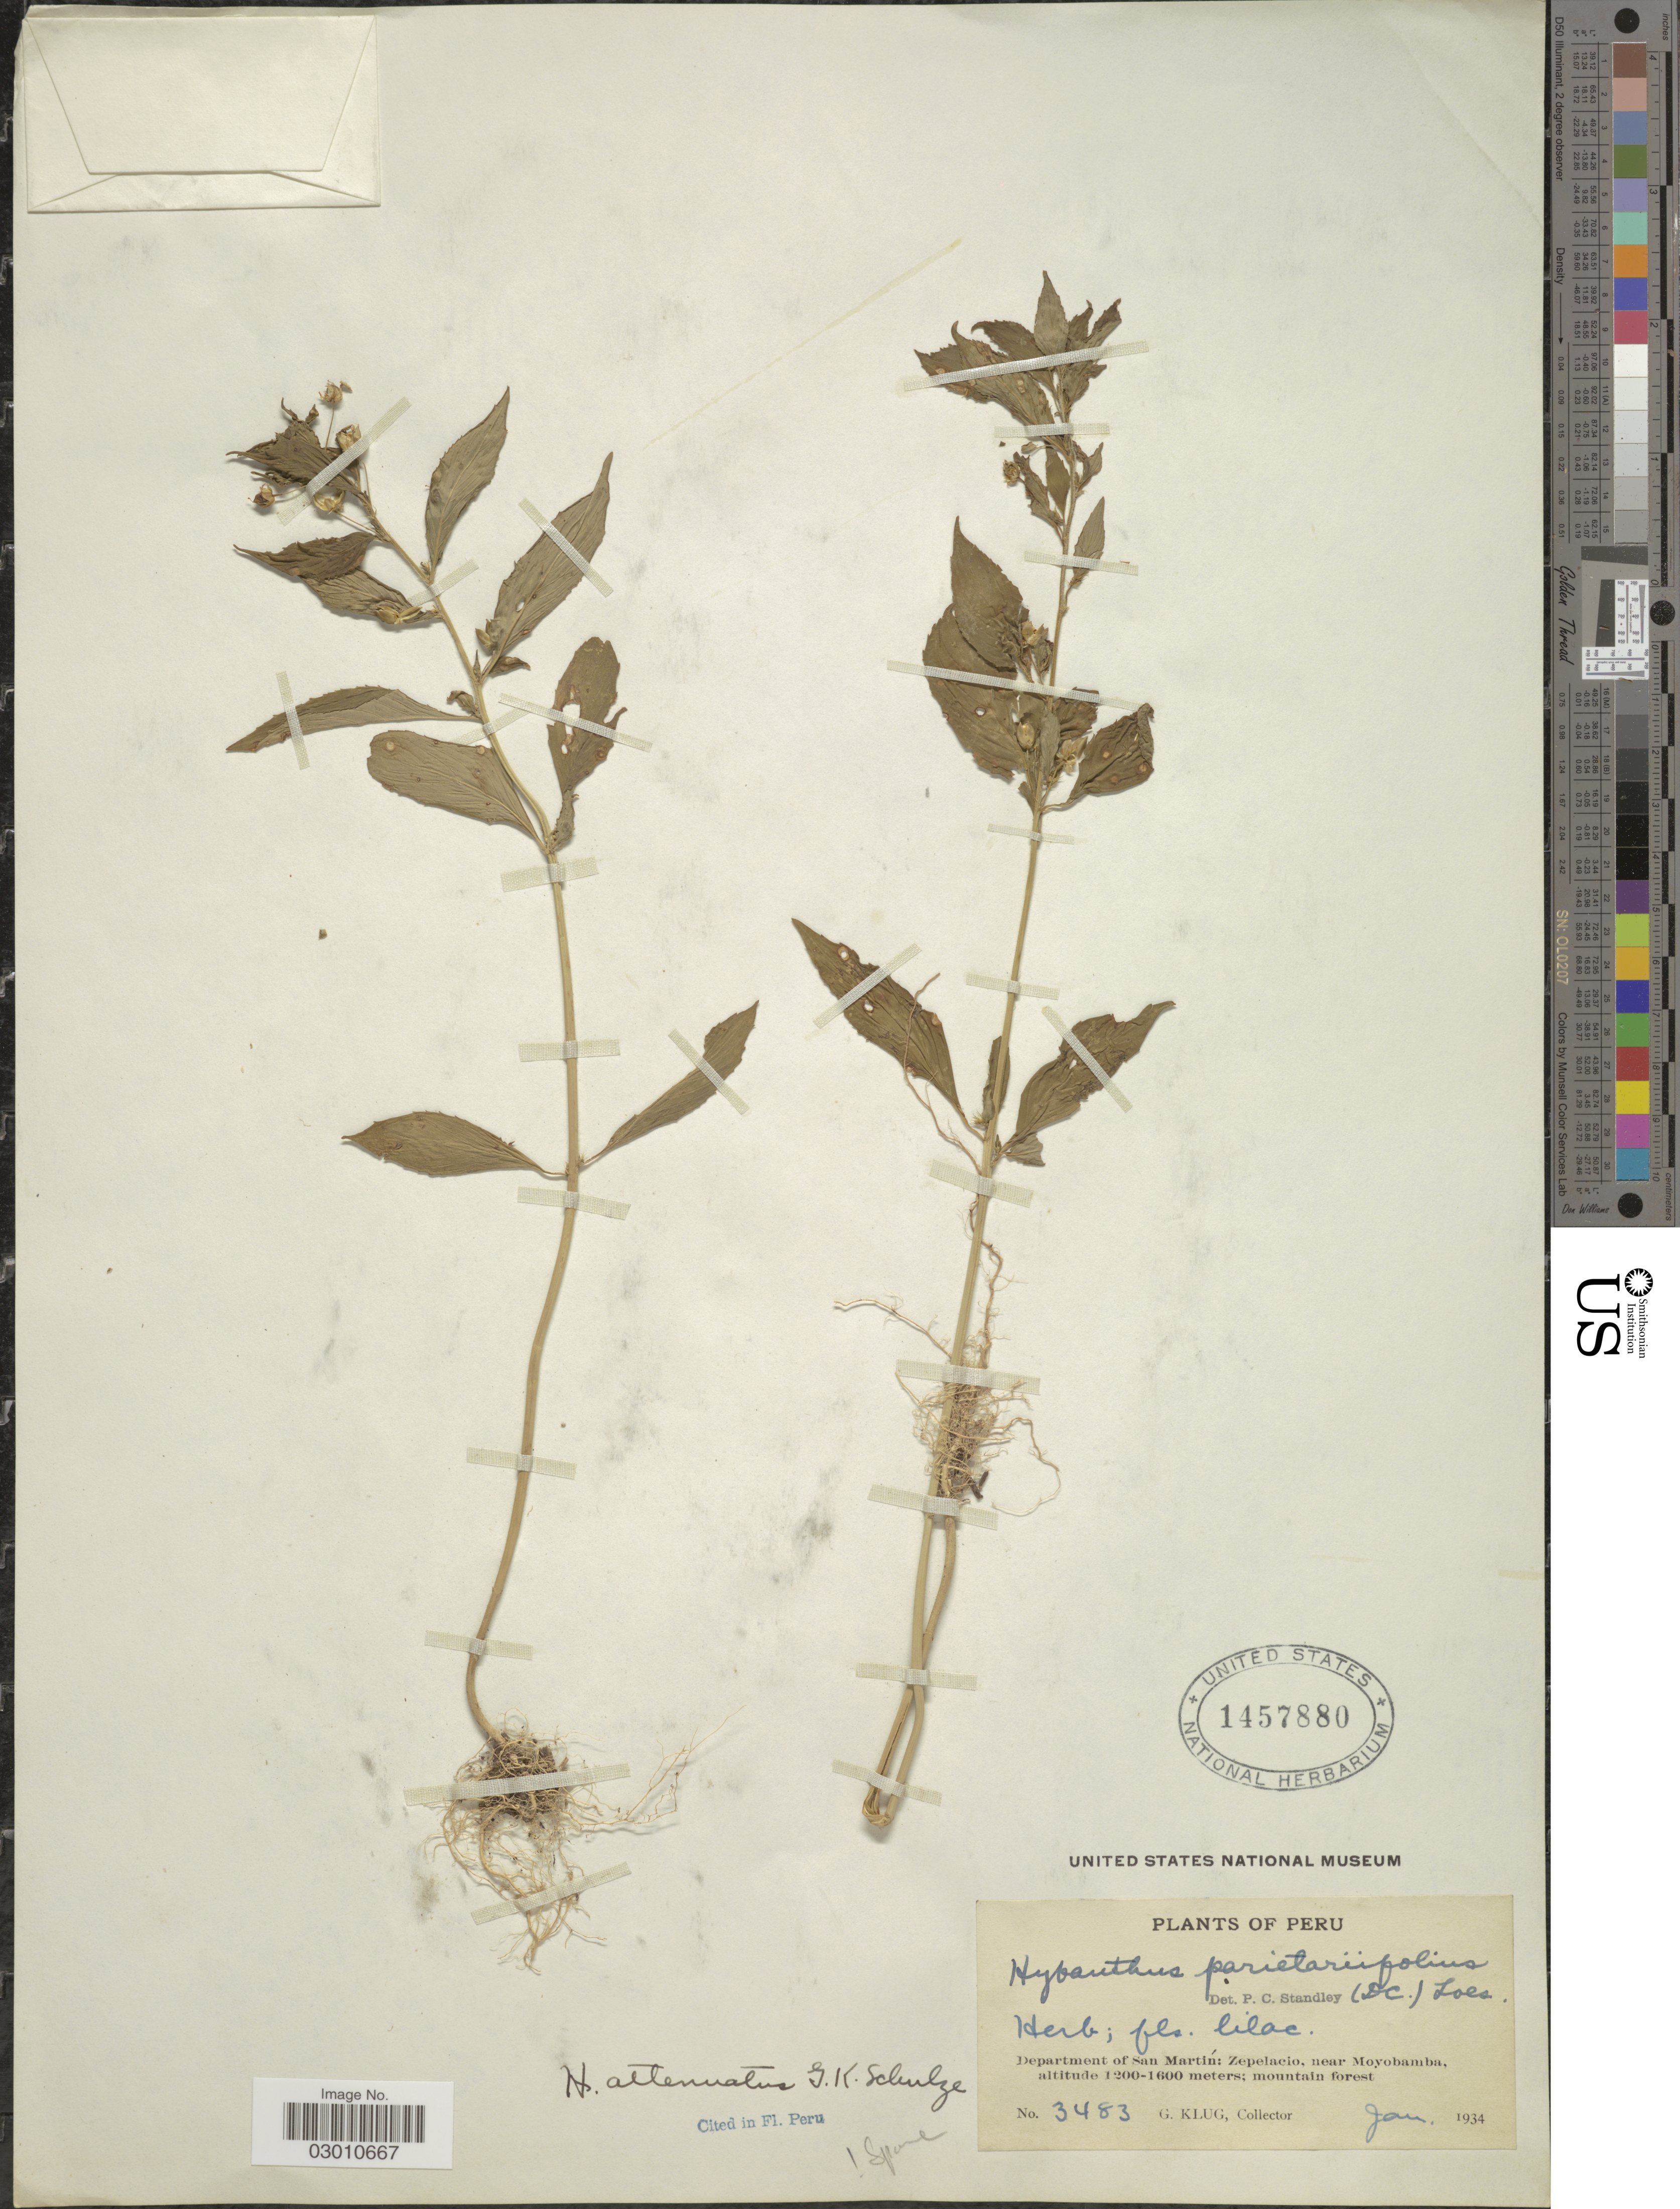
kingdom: Plantae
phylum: Tracheophyta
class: Magnoliopsida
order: Malpighiales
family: Violaceae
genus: Pombalia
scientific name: Pombalia attenuata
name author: (Humb. & Bonpl. ex Willd.) Paula-Souza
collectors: G. Klug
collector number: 3483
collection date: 1934-01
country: Peru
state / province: San Martín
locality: Department of San Martín: Zepelacio, near Moyobamba.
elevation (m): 1200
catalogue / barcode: US 1457880